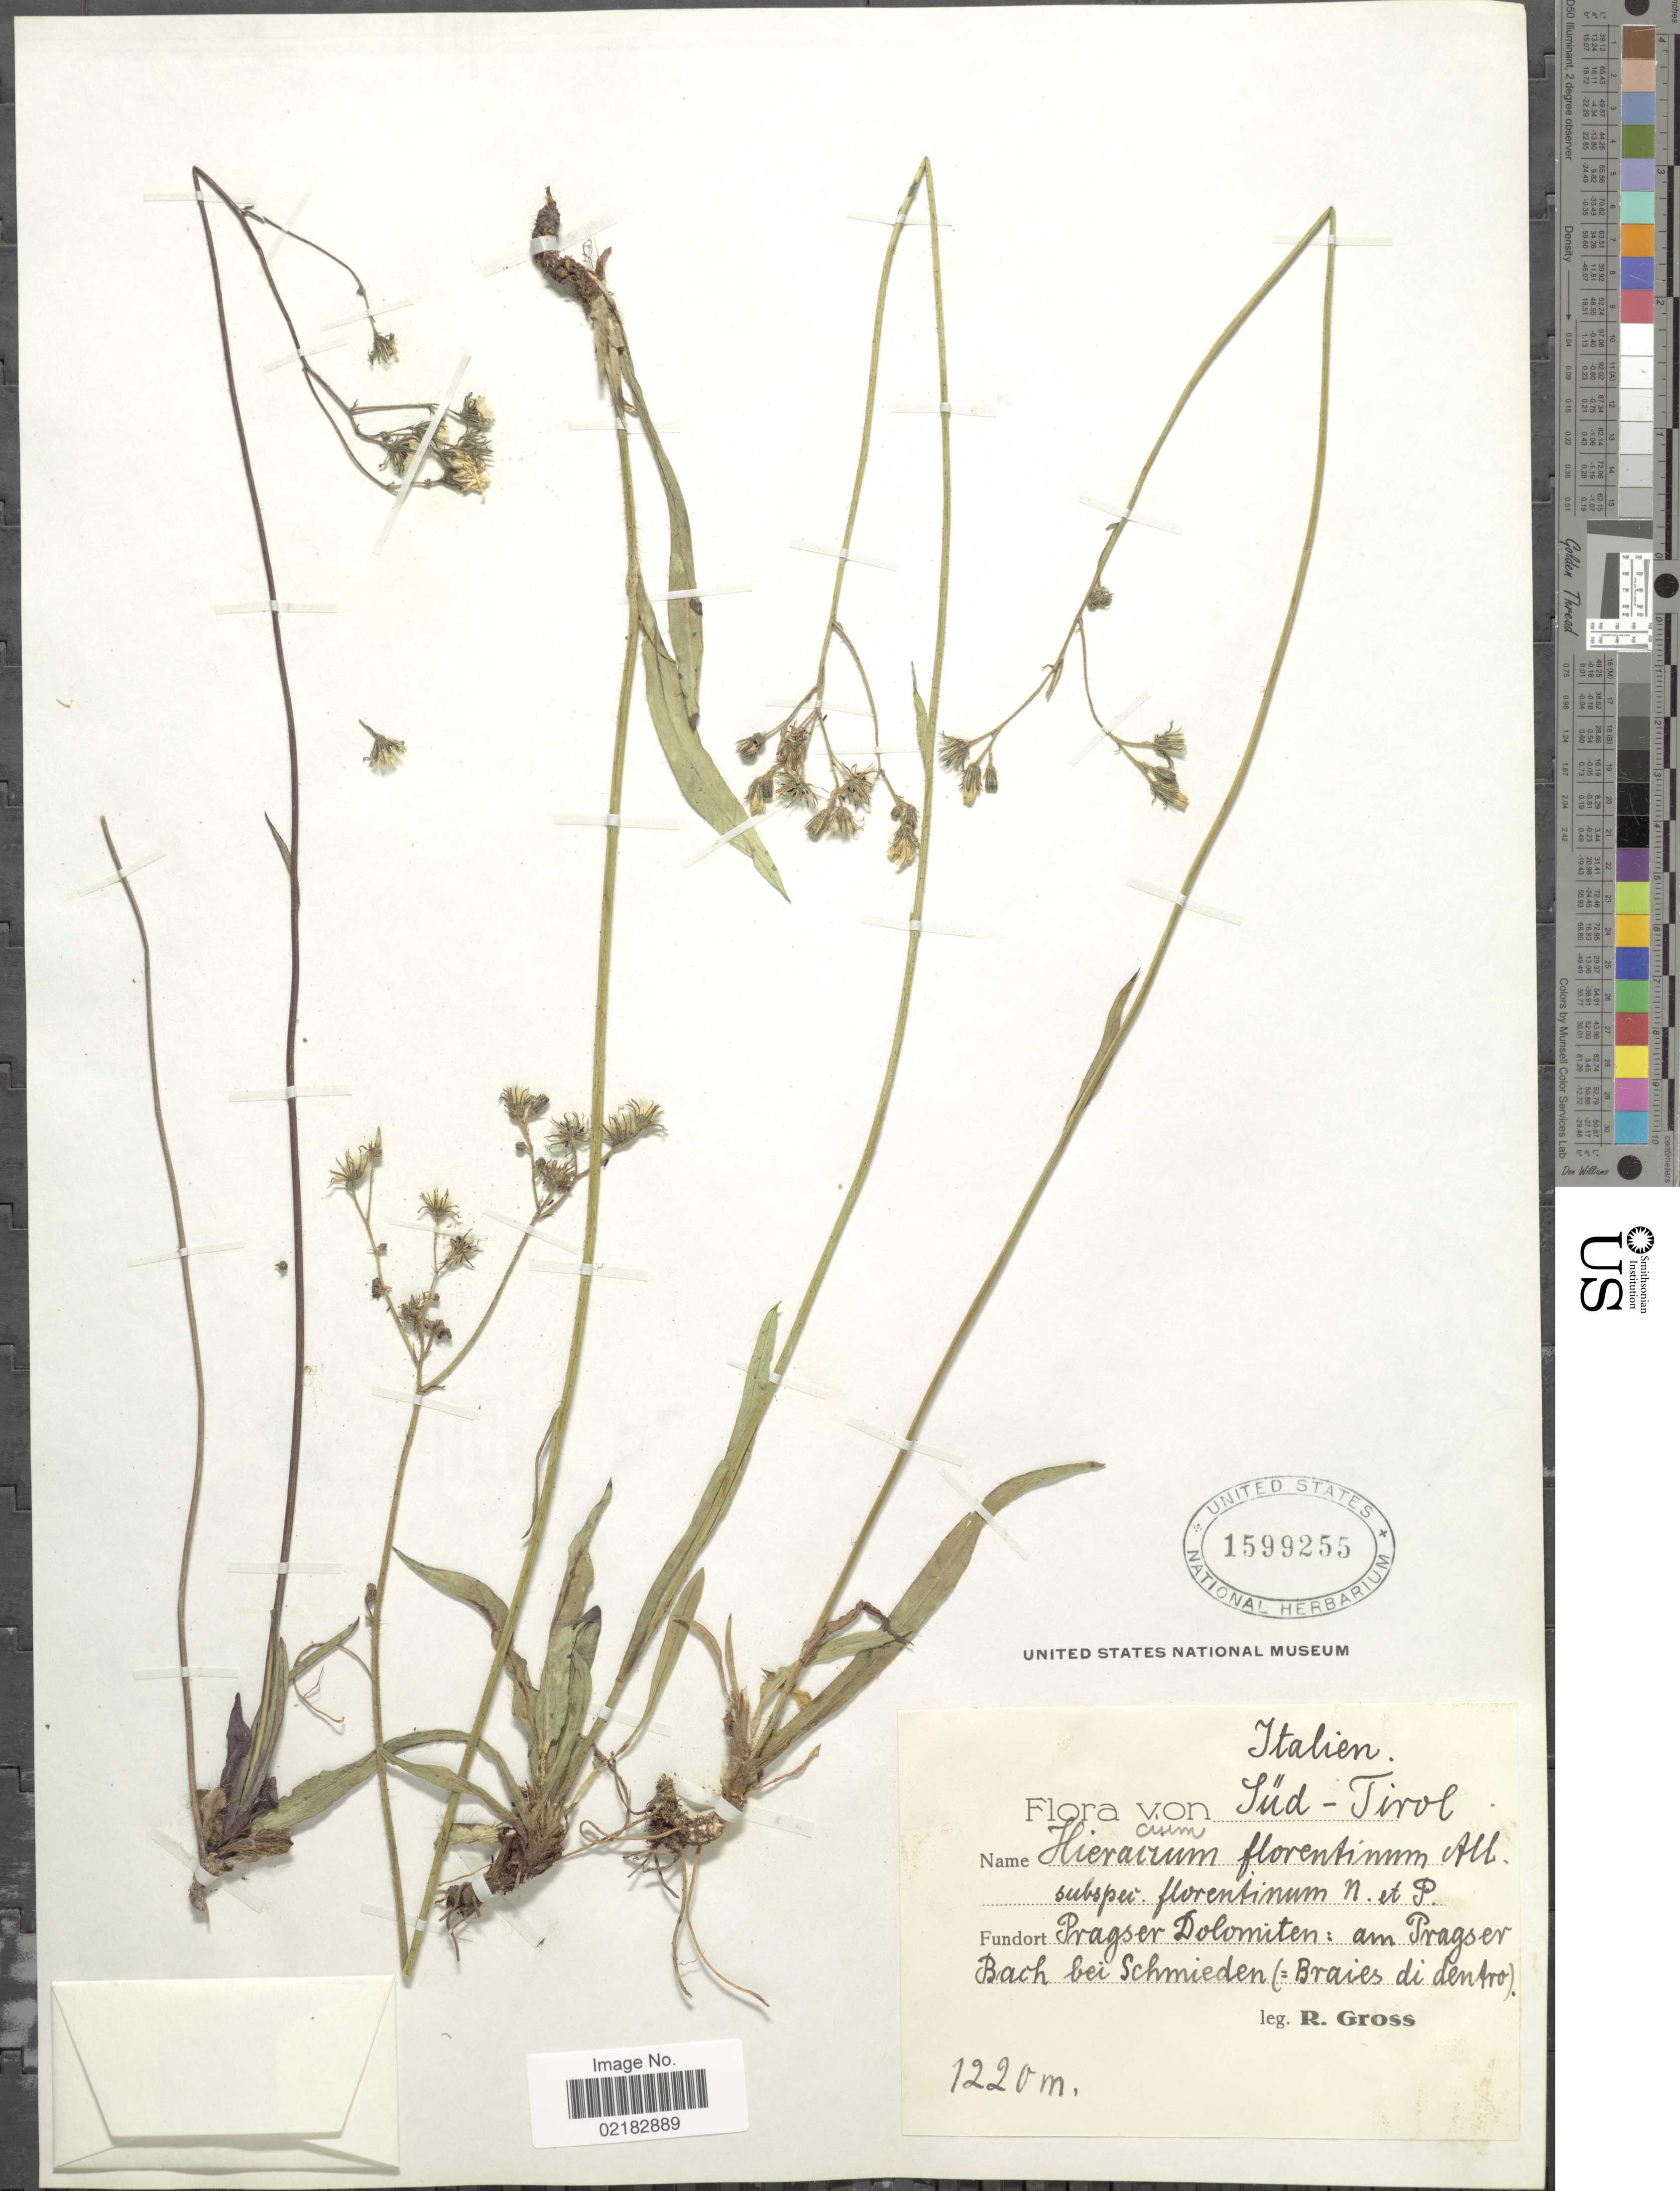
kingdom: Plantae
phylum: Tracheophyta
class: Magnoliopsida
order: Asterales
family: Asteraceae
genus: Hieracium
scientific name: Hieracium florentinum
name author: All.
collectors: R. Gross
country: Italy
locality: Sud-tirol, Pragser Dolomiten: am Pragser Bach bei Schmieden(= Braies de dentro)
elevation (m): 1220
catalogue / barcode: US 1599255